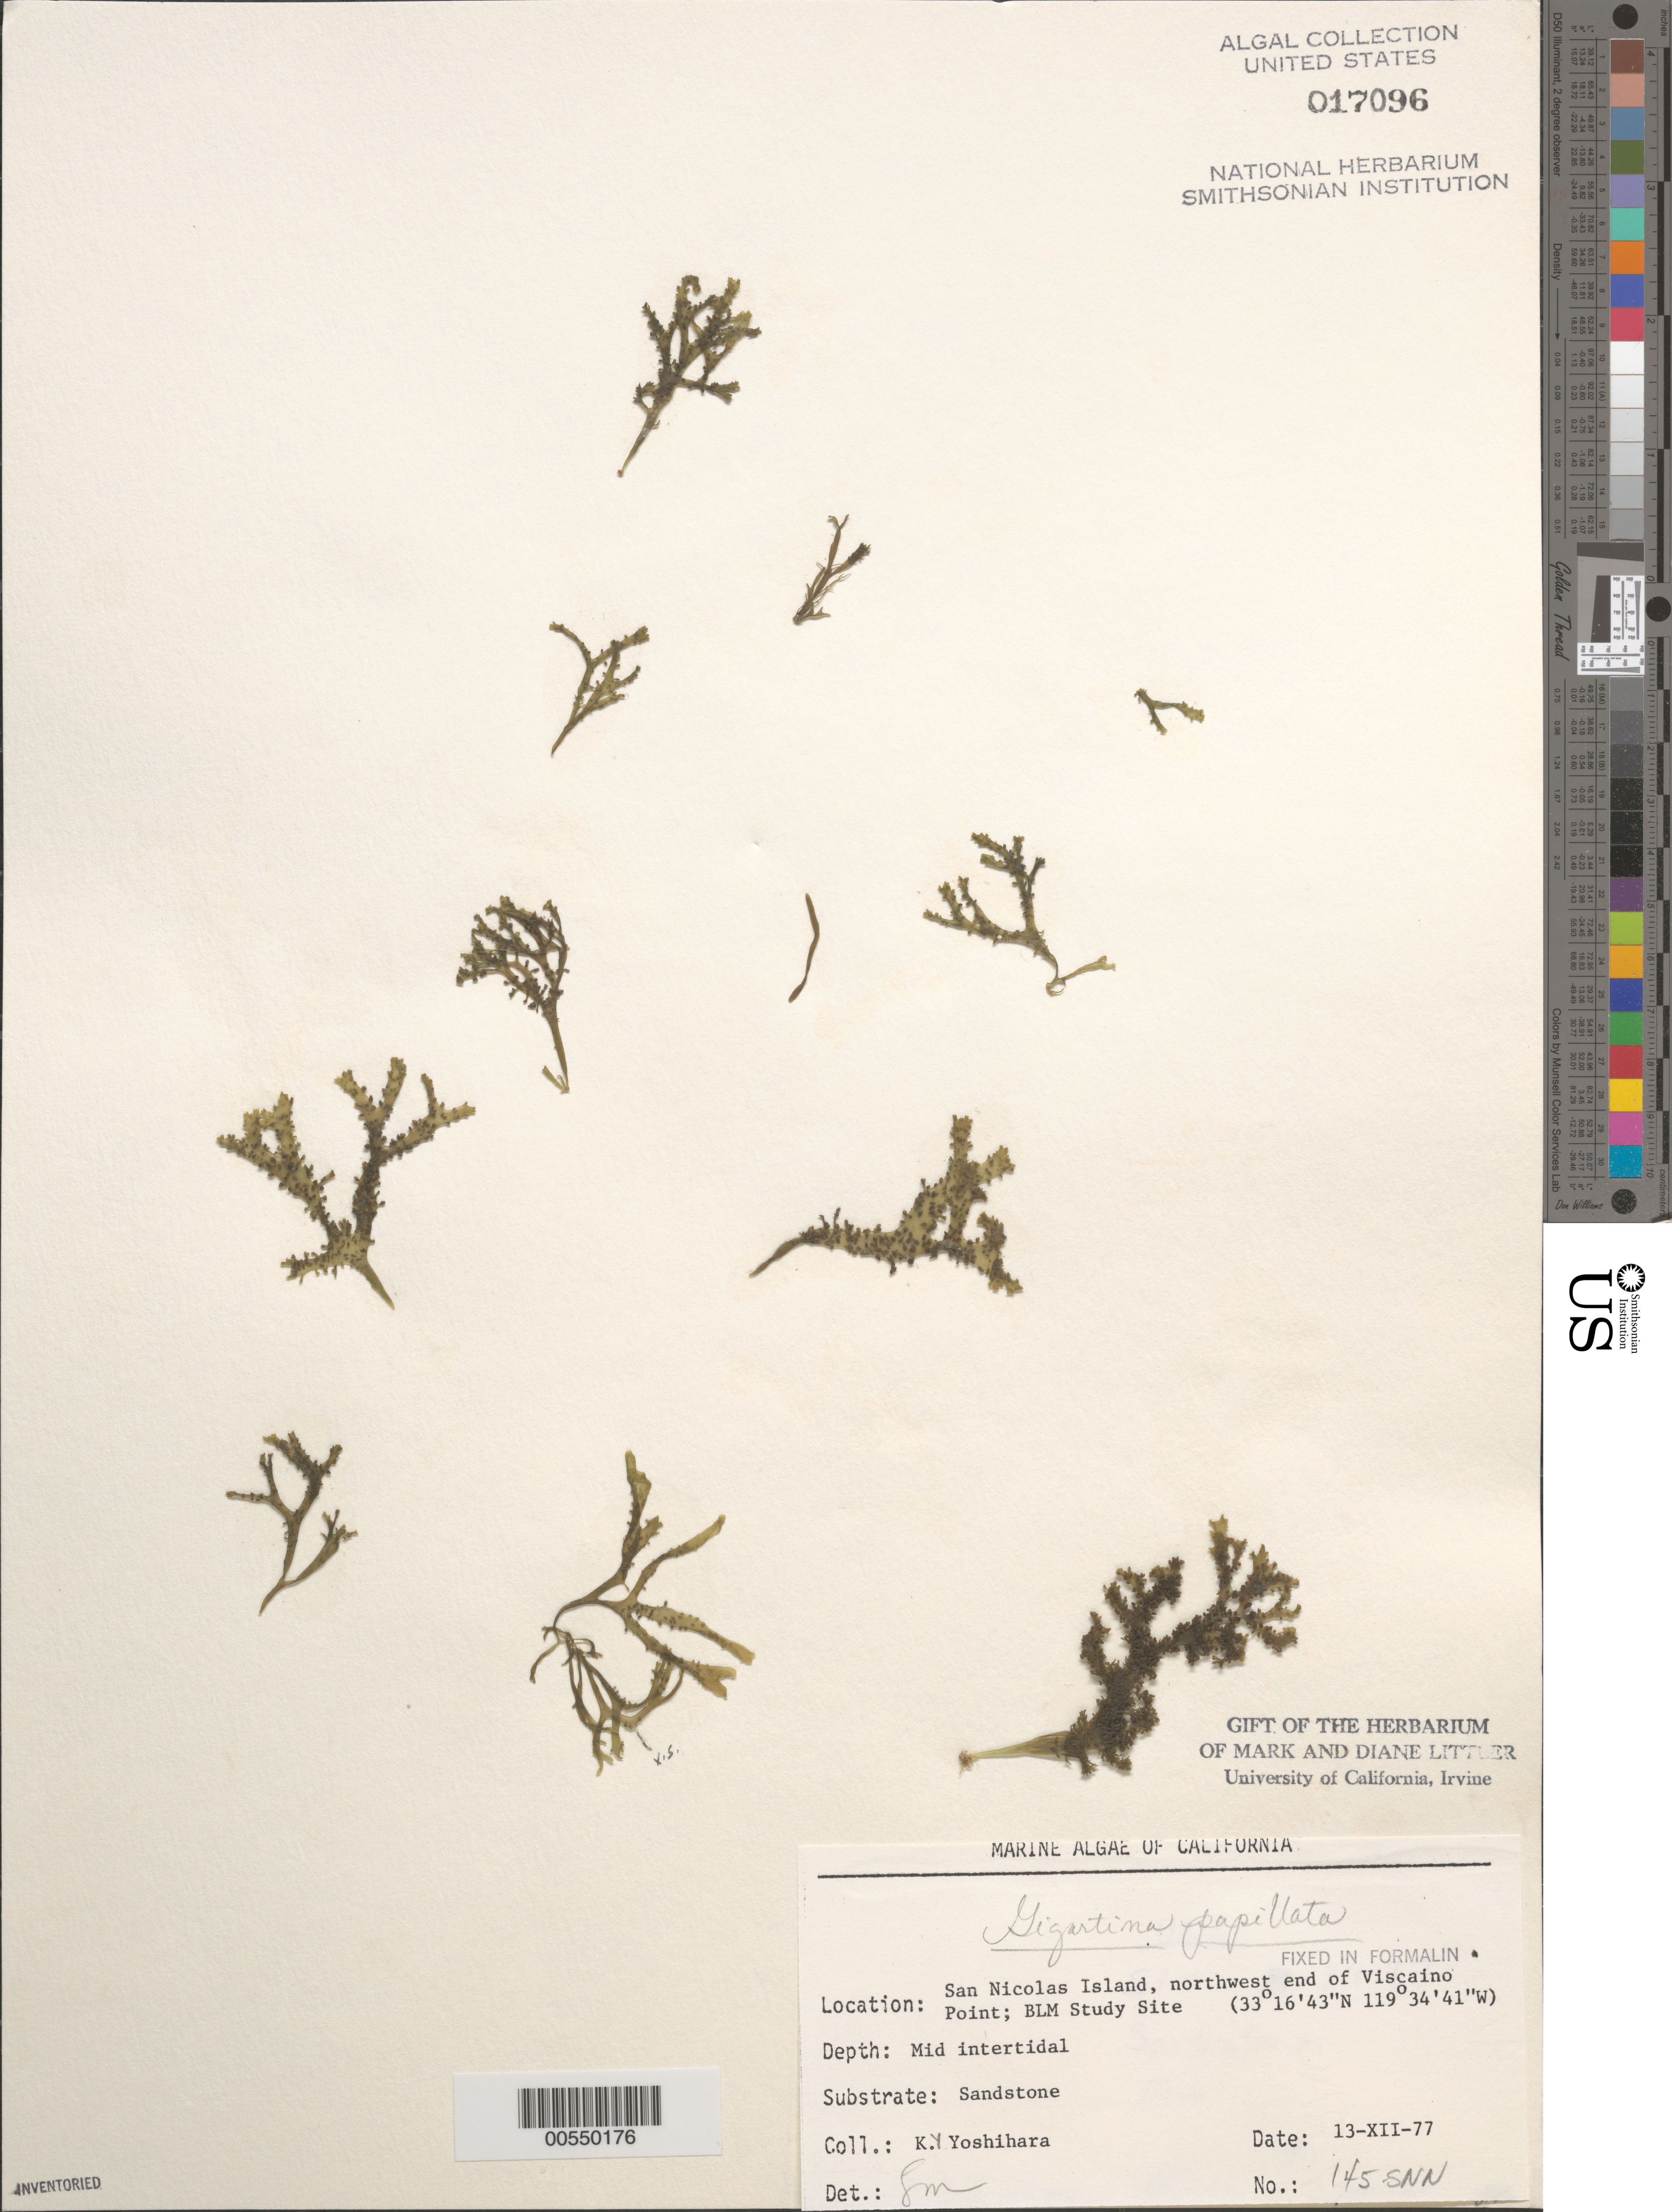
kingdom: Plantae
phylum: Rhodophyta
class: Florideophyceae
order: Gigartinales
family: Phyllophoraceae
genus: Mastocarpus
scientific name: Mastocarpus papillatus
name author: (C. Agardh) Kütz.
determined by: Algae name updating Project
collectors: K. Yoshihara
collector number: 145-snn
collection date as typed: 13 Dec 1977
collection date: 1977-12-13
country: United States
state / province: California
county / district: Ventura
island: San Nicolas Island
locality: Viscaino Point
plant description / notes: BLM-SOCALBIGHT Rocky Intertidal Survey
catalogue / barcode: US 17096